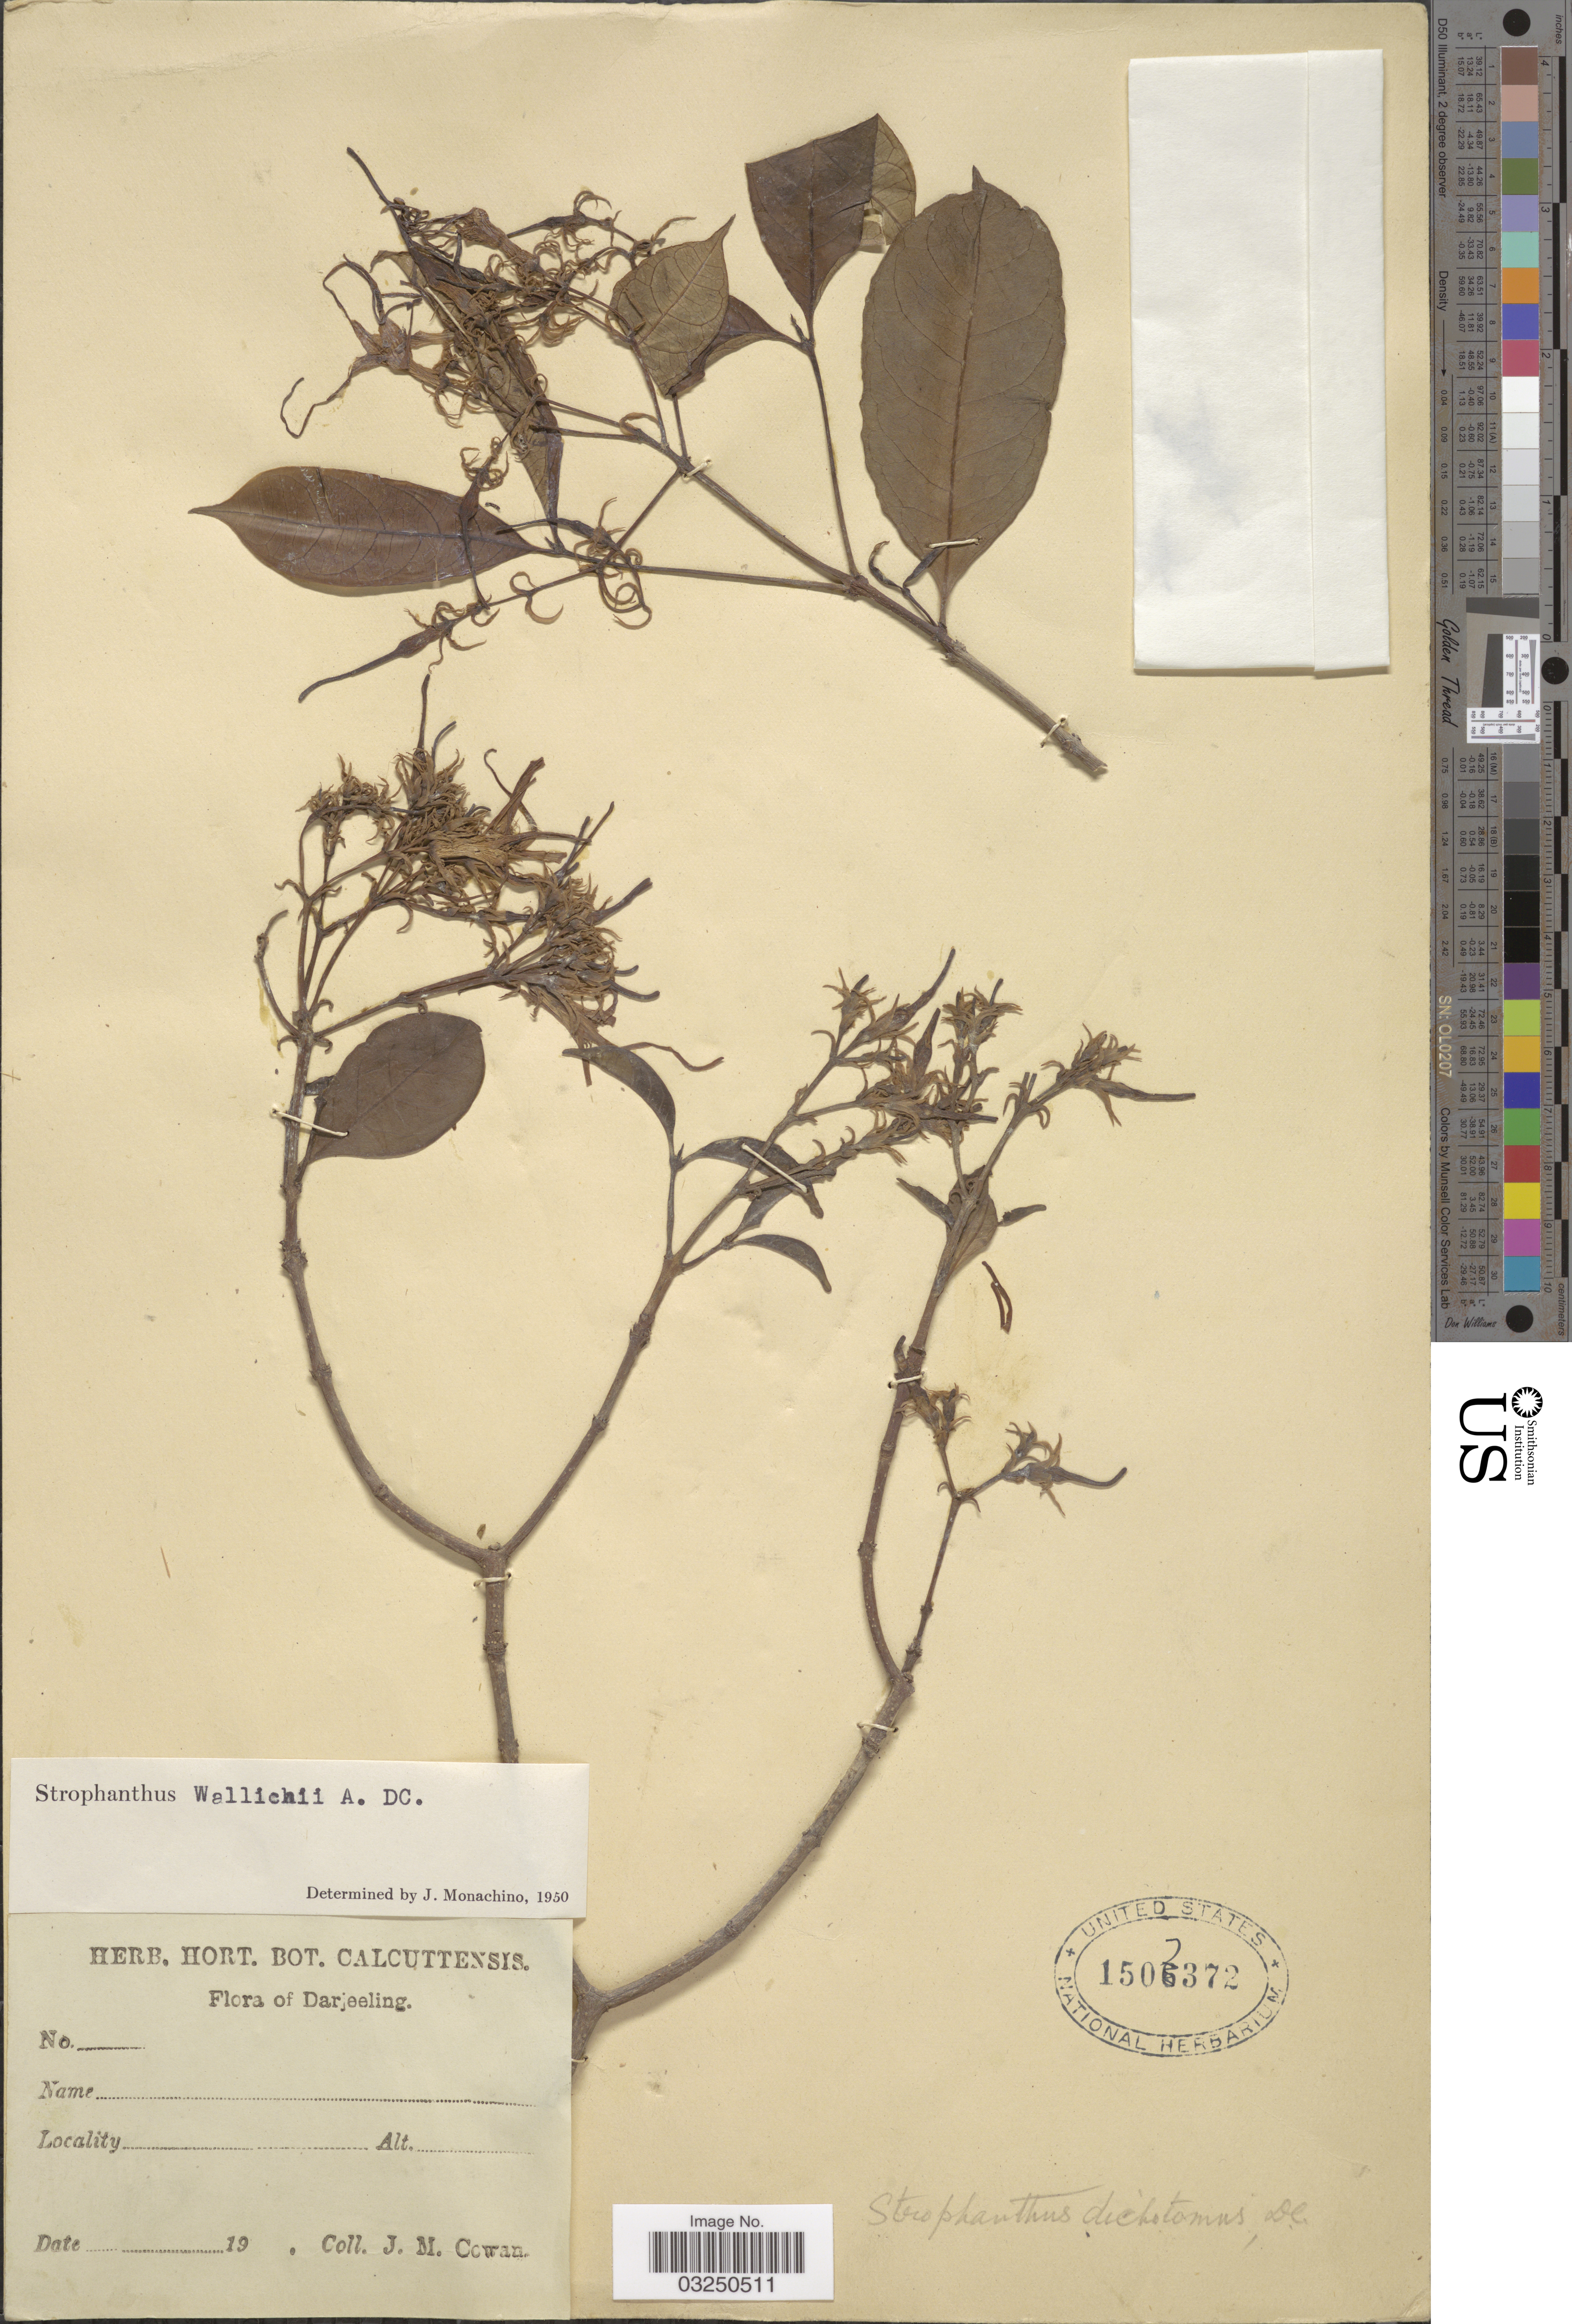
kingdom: Plantae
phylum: Tracheophyta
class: Magnoliopsida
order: Gentianales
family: Apocynaceae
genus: Strophanthus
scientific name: Strophanthus wallichii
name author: A. DC.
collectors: J. M. Cowan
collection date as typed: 19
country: India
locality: Darjeeling.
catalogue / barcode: US 1507372